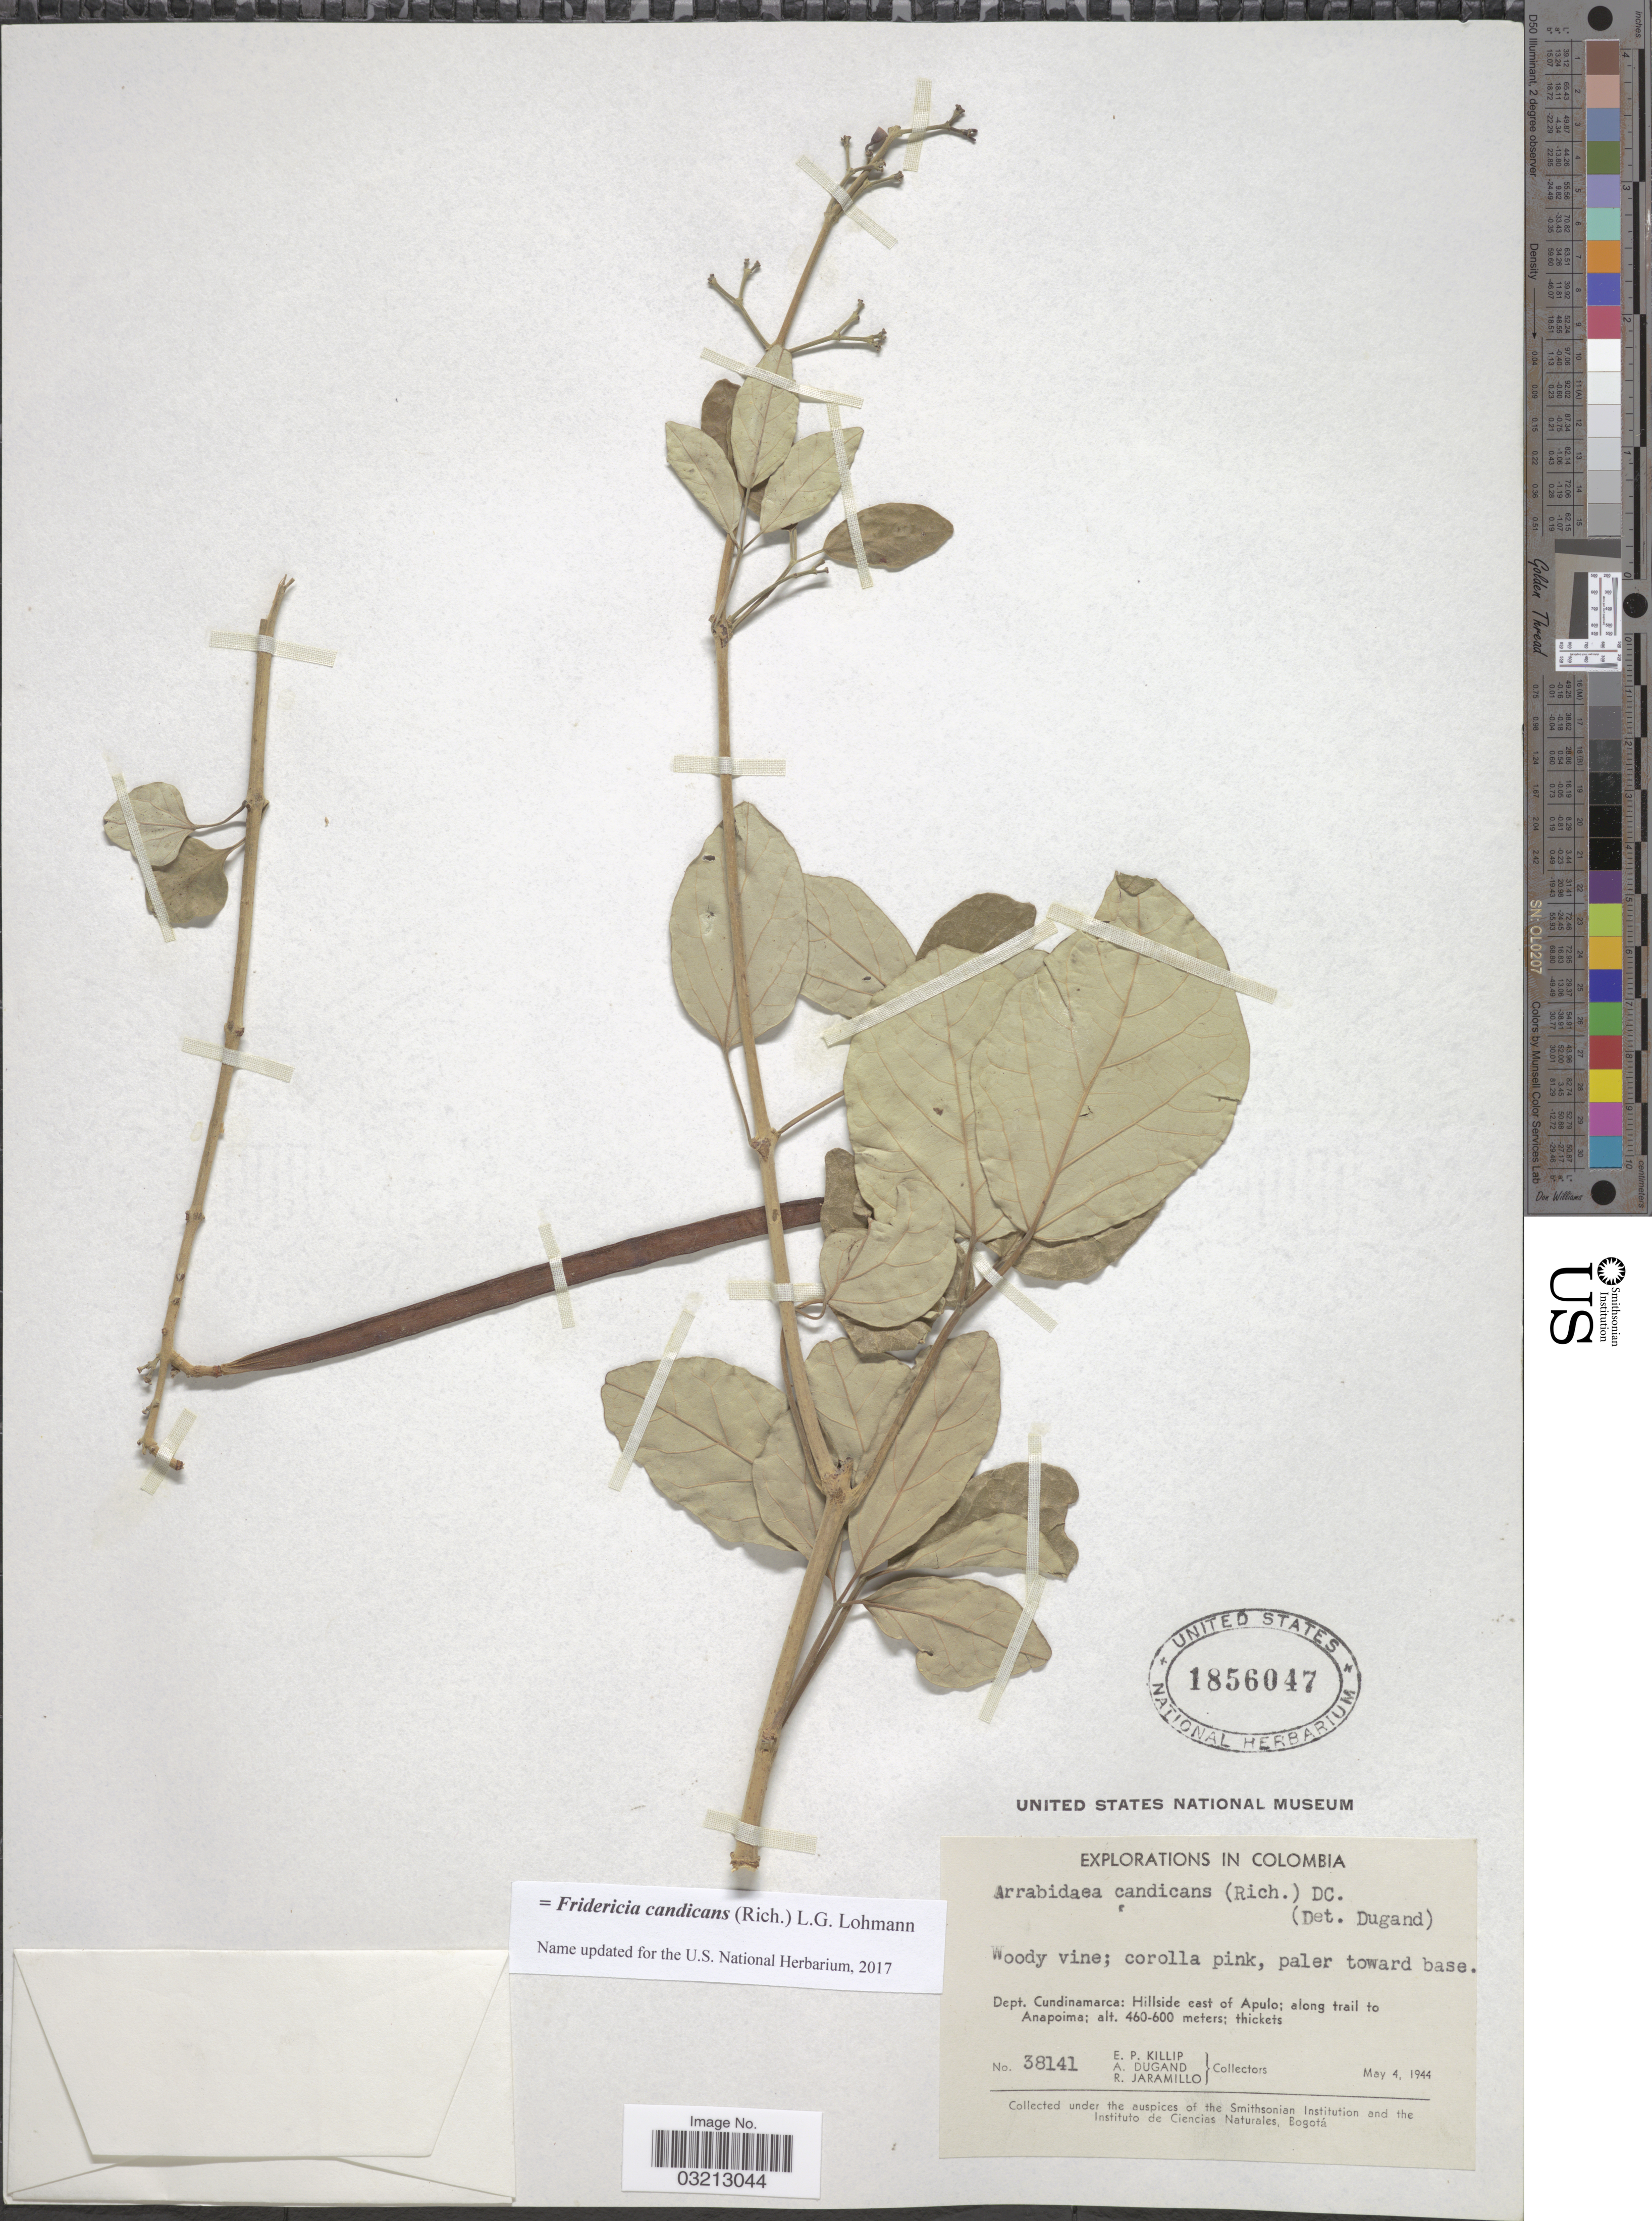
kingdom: Plantae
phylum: Tracheophyta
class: Magnoliopsida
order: Lamiales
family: Bignoniaceae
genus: Fridericia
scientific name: Fridericia candicans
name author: (Rich.) L.G. Lohmann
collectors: E. P. Killip, A. Dugand & R. Jaramillo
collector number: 38141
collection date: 1944-05-04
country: Colombia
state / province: Cundinamarca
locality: Dept. Cundinamarca: Hillside east of Apulo; along trail to Anapoima.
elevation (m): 460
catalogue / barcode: US 1856047